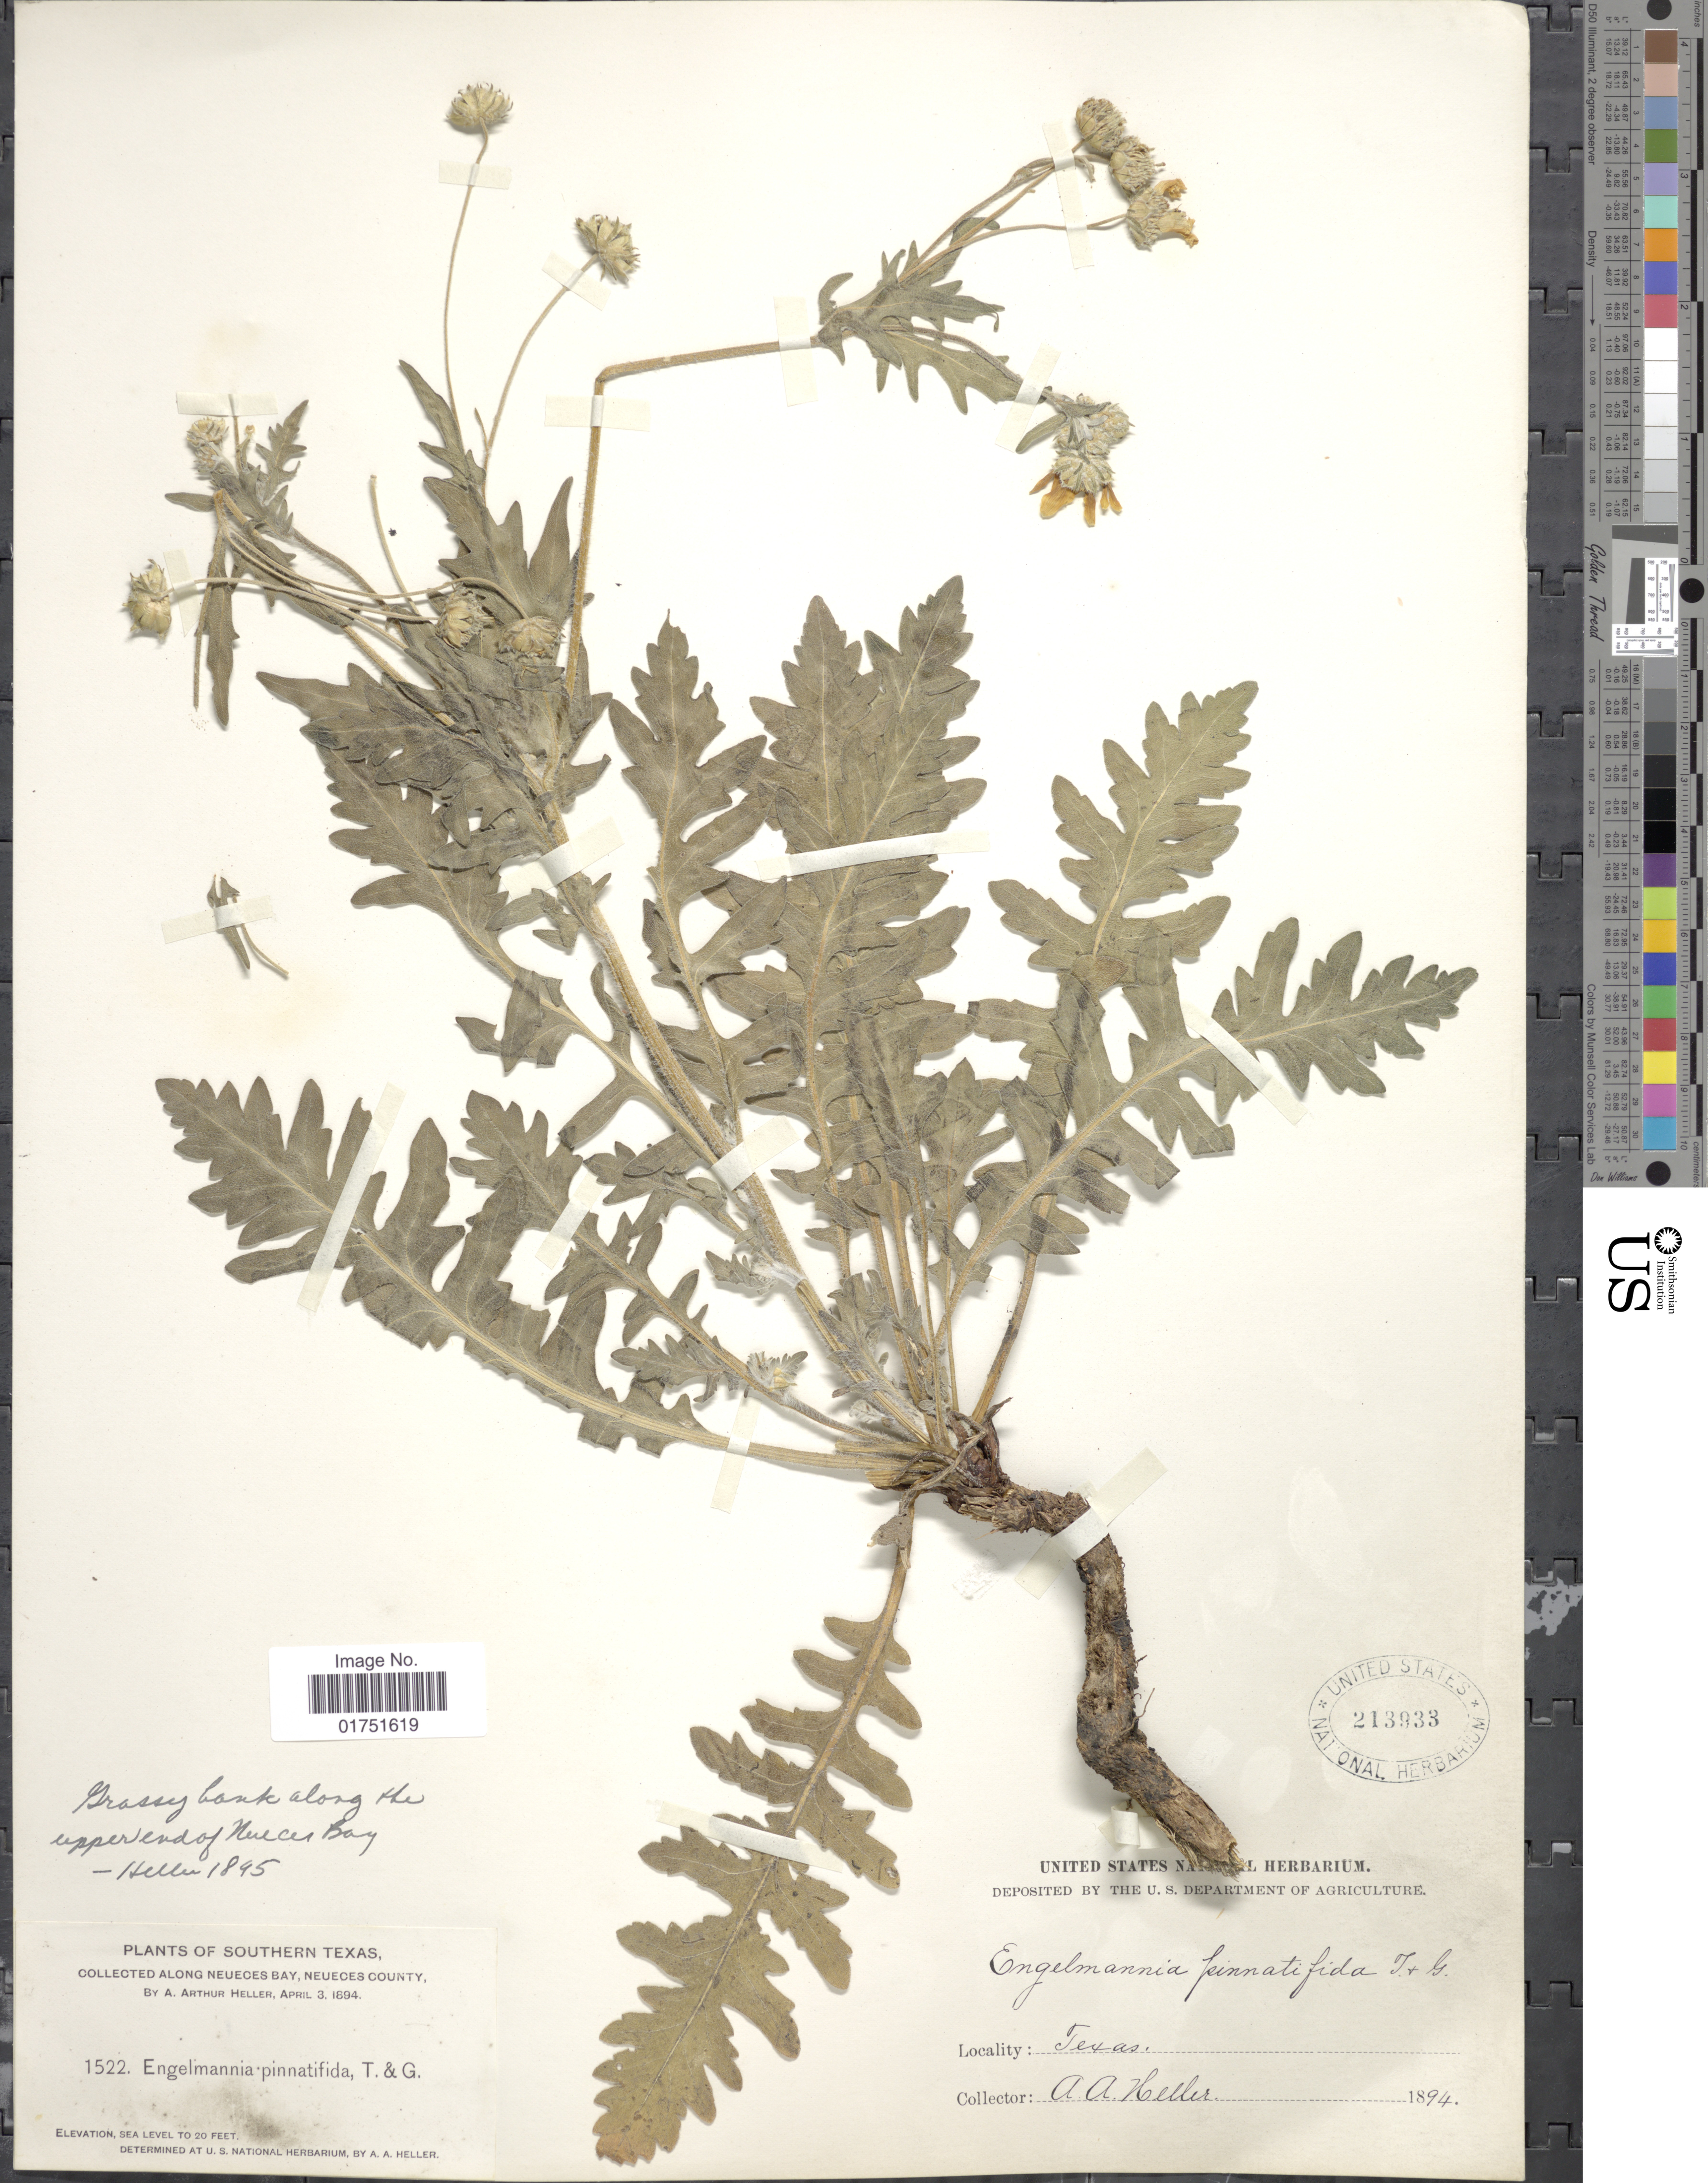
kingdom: Plantae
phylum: Tracheophyta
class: Magnoliopsida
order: Asterales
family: Asteraceae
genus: Engelmannia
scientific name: Engelmannia pinnatifida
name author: Torr. & A. Gray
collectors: A. A. Heller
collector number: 1522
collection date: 1894-04-03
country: United States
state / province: Texas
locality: Southern Texas. Along Neueces Bay, Neueces County. Grassy bank along the upper end of Nueces Bay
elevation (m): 6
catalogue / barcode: US 213933